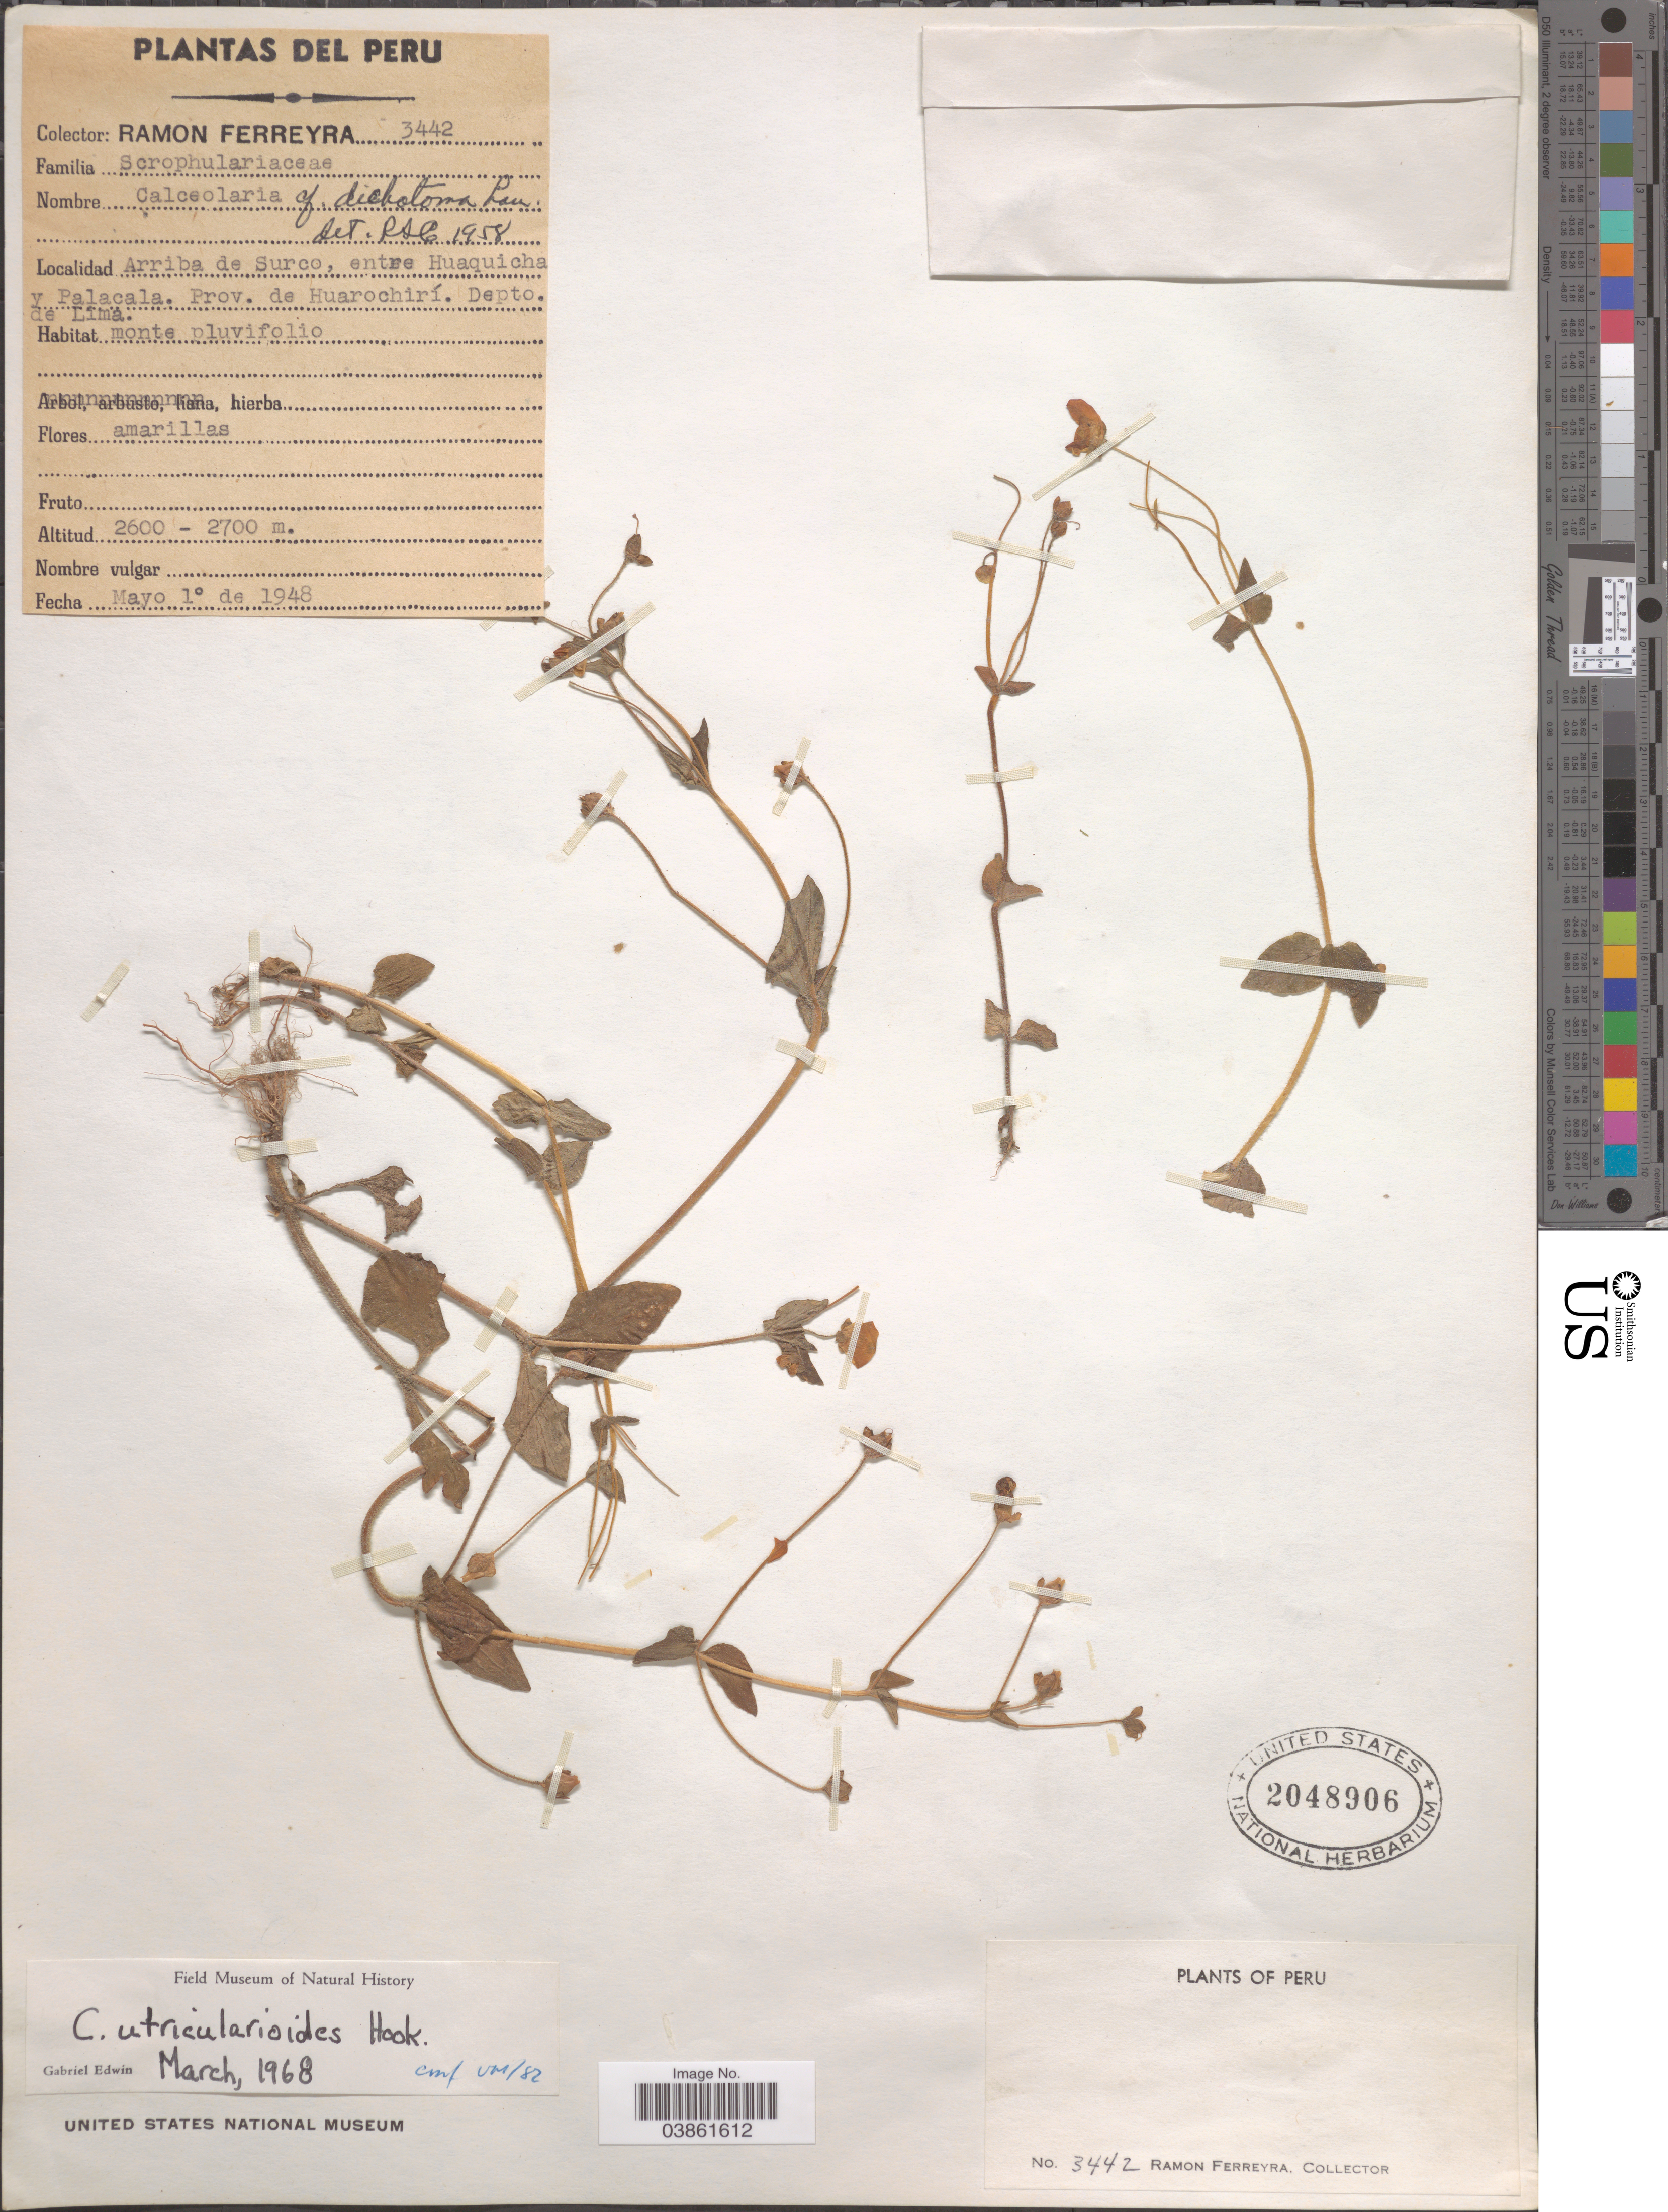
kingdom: Plantae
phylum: Tracheophyta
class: Magnoliopsida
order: Lamiales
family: Calceolariaceae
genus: Calceolaria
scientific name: Calceolaria utricularioides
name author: Hook. ex Benth.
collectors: R. A. Ferreyra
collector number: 3442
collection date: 1948-05-01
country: Peru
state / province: Lima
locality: Arriba de Surco, entre Huaquicha y Palacala. Prov. de Huarochirí. Depto. de Lima.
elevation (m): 2600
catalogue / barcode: US 2048906